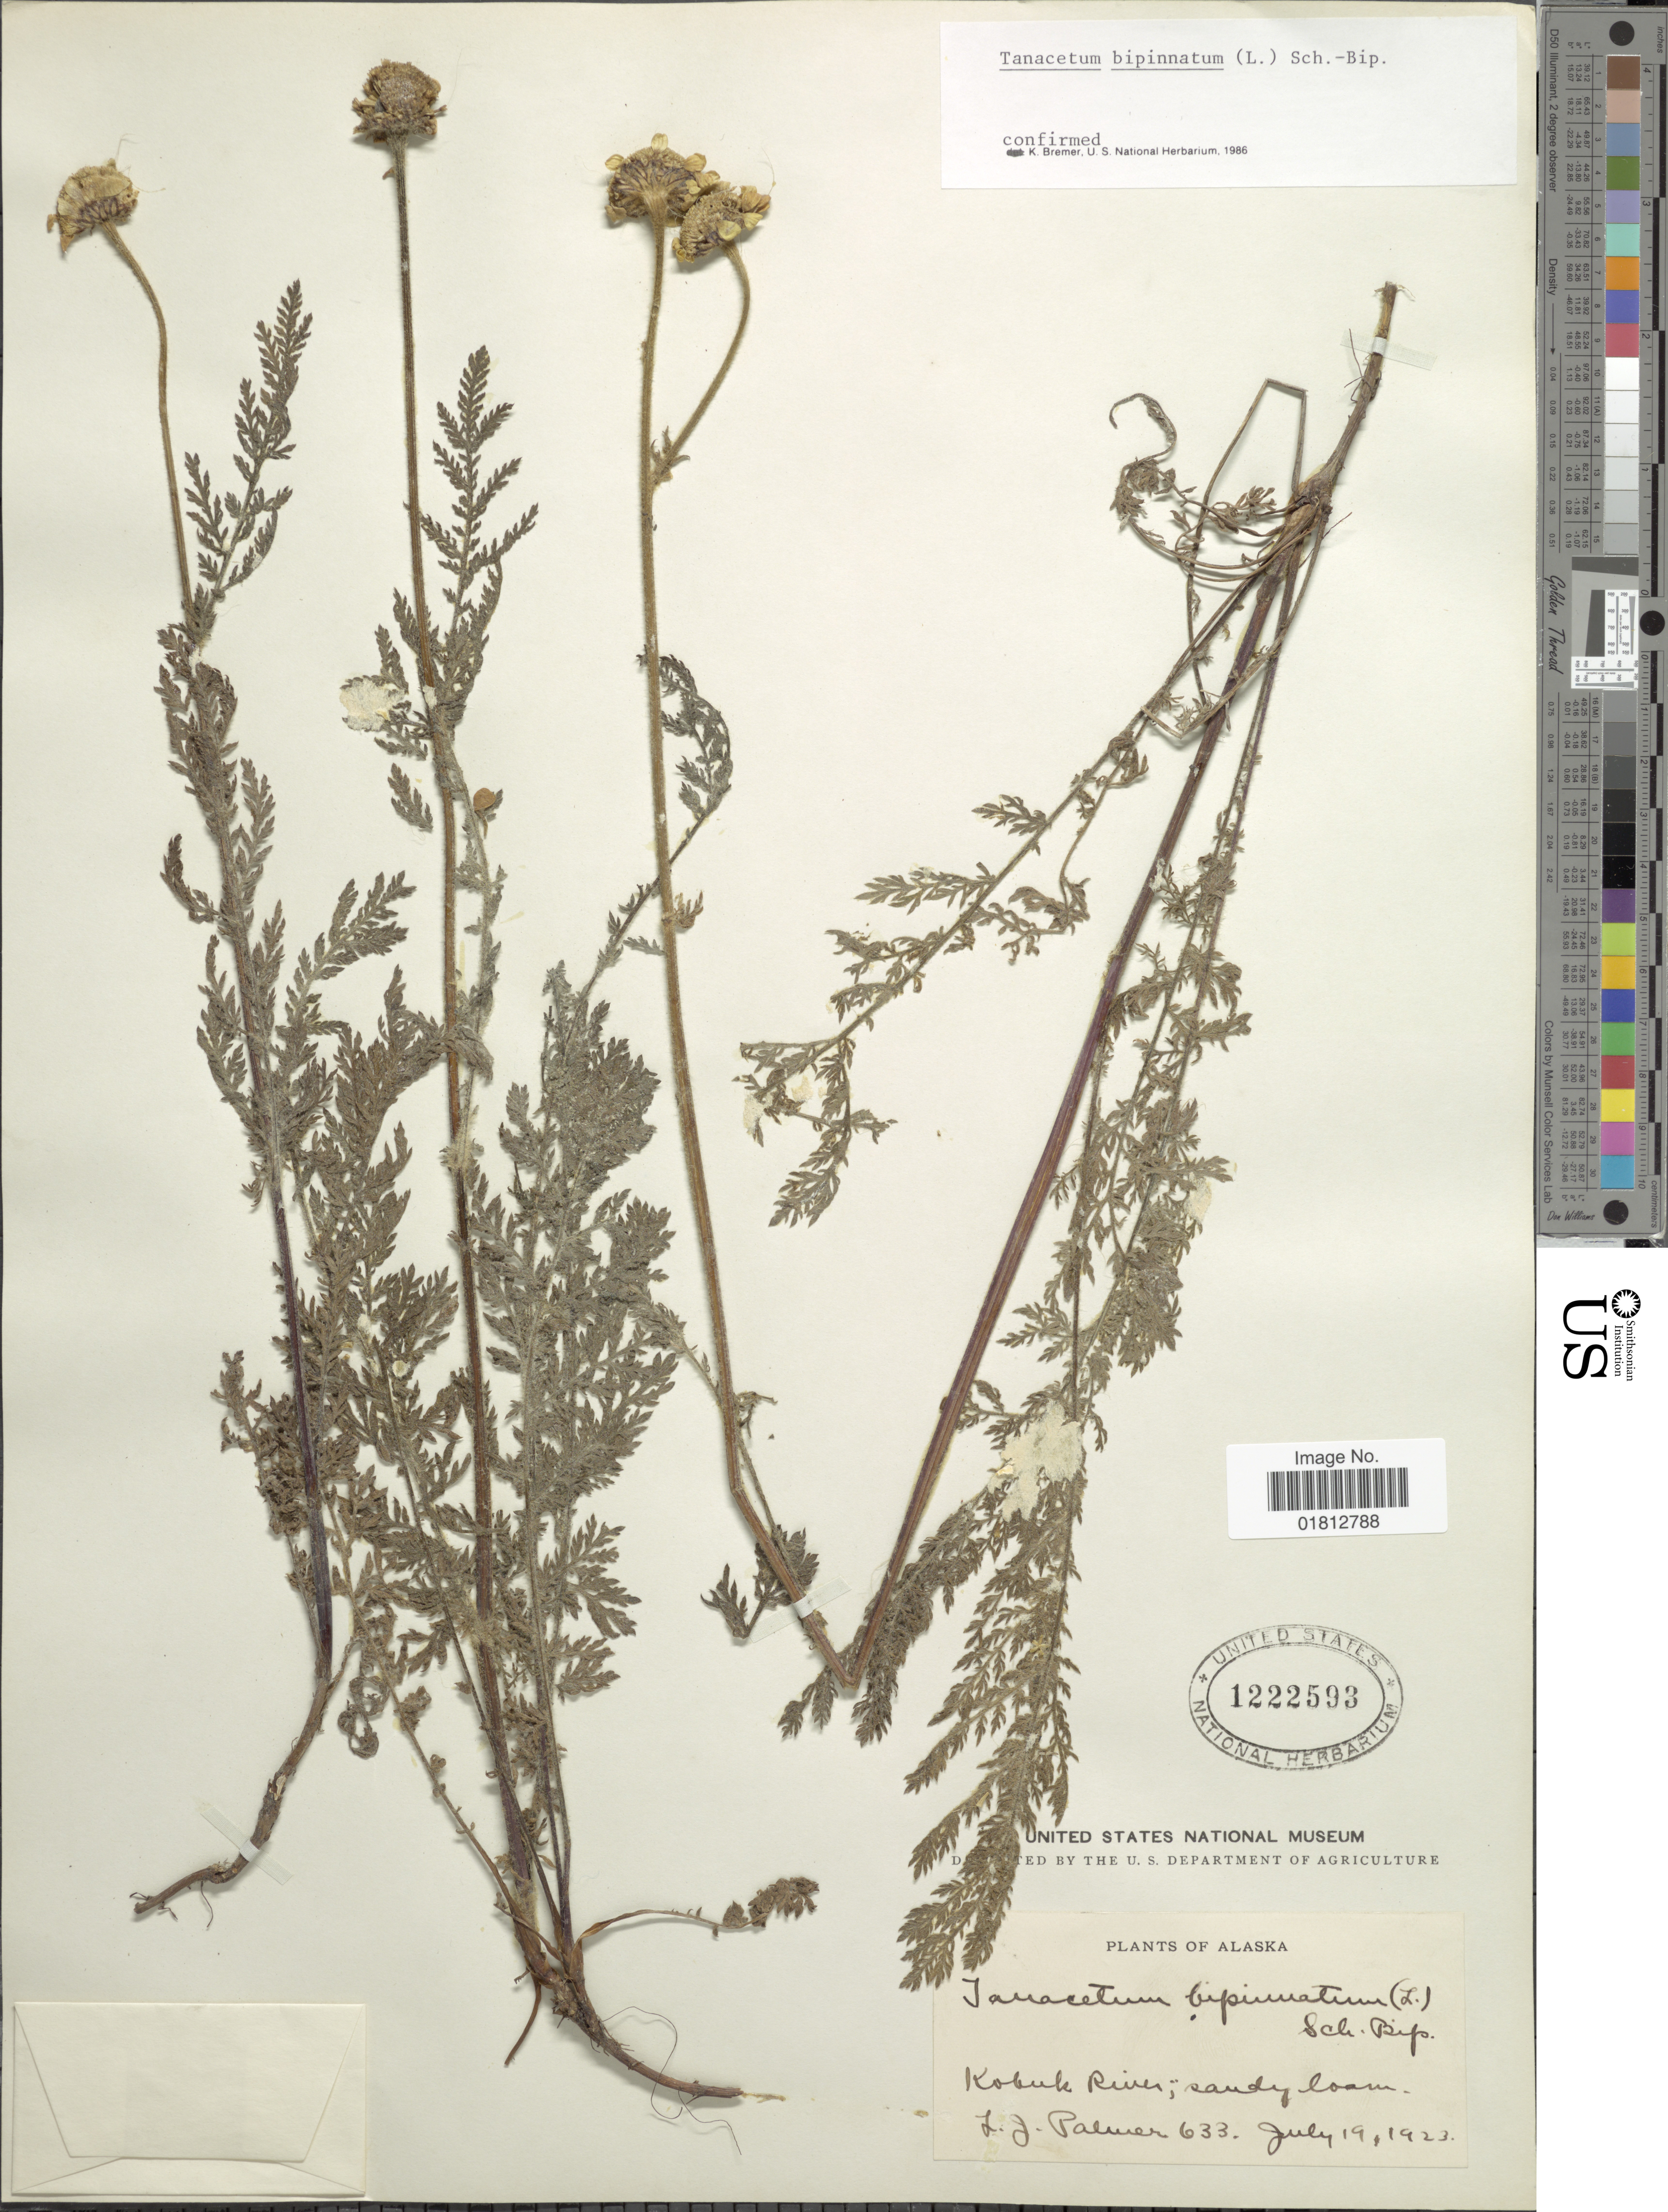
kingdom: Plantae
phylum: Tracheophyta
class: Magnoliopsida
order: Asterales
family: Asteraceae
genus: Tanacetum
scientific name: Tanacetum bipinnatum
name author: (L.) Sch. Bip.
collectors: L. J. Palmer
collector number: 633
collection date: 1923-07-19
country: United States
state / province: Alaska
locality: Kobuk River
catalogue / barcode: US 1222593